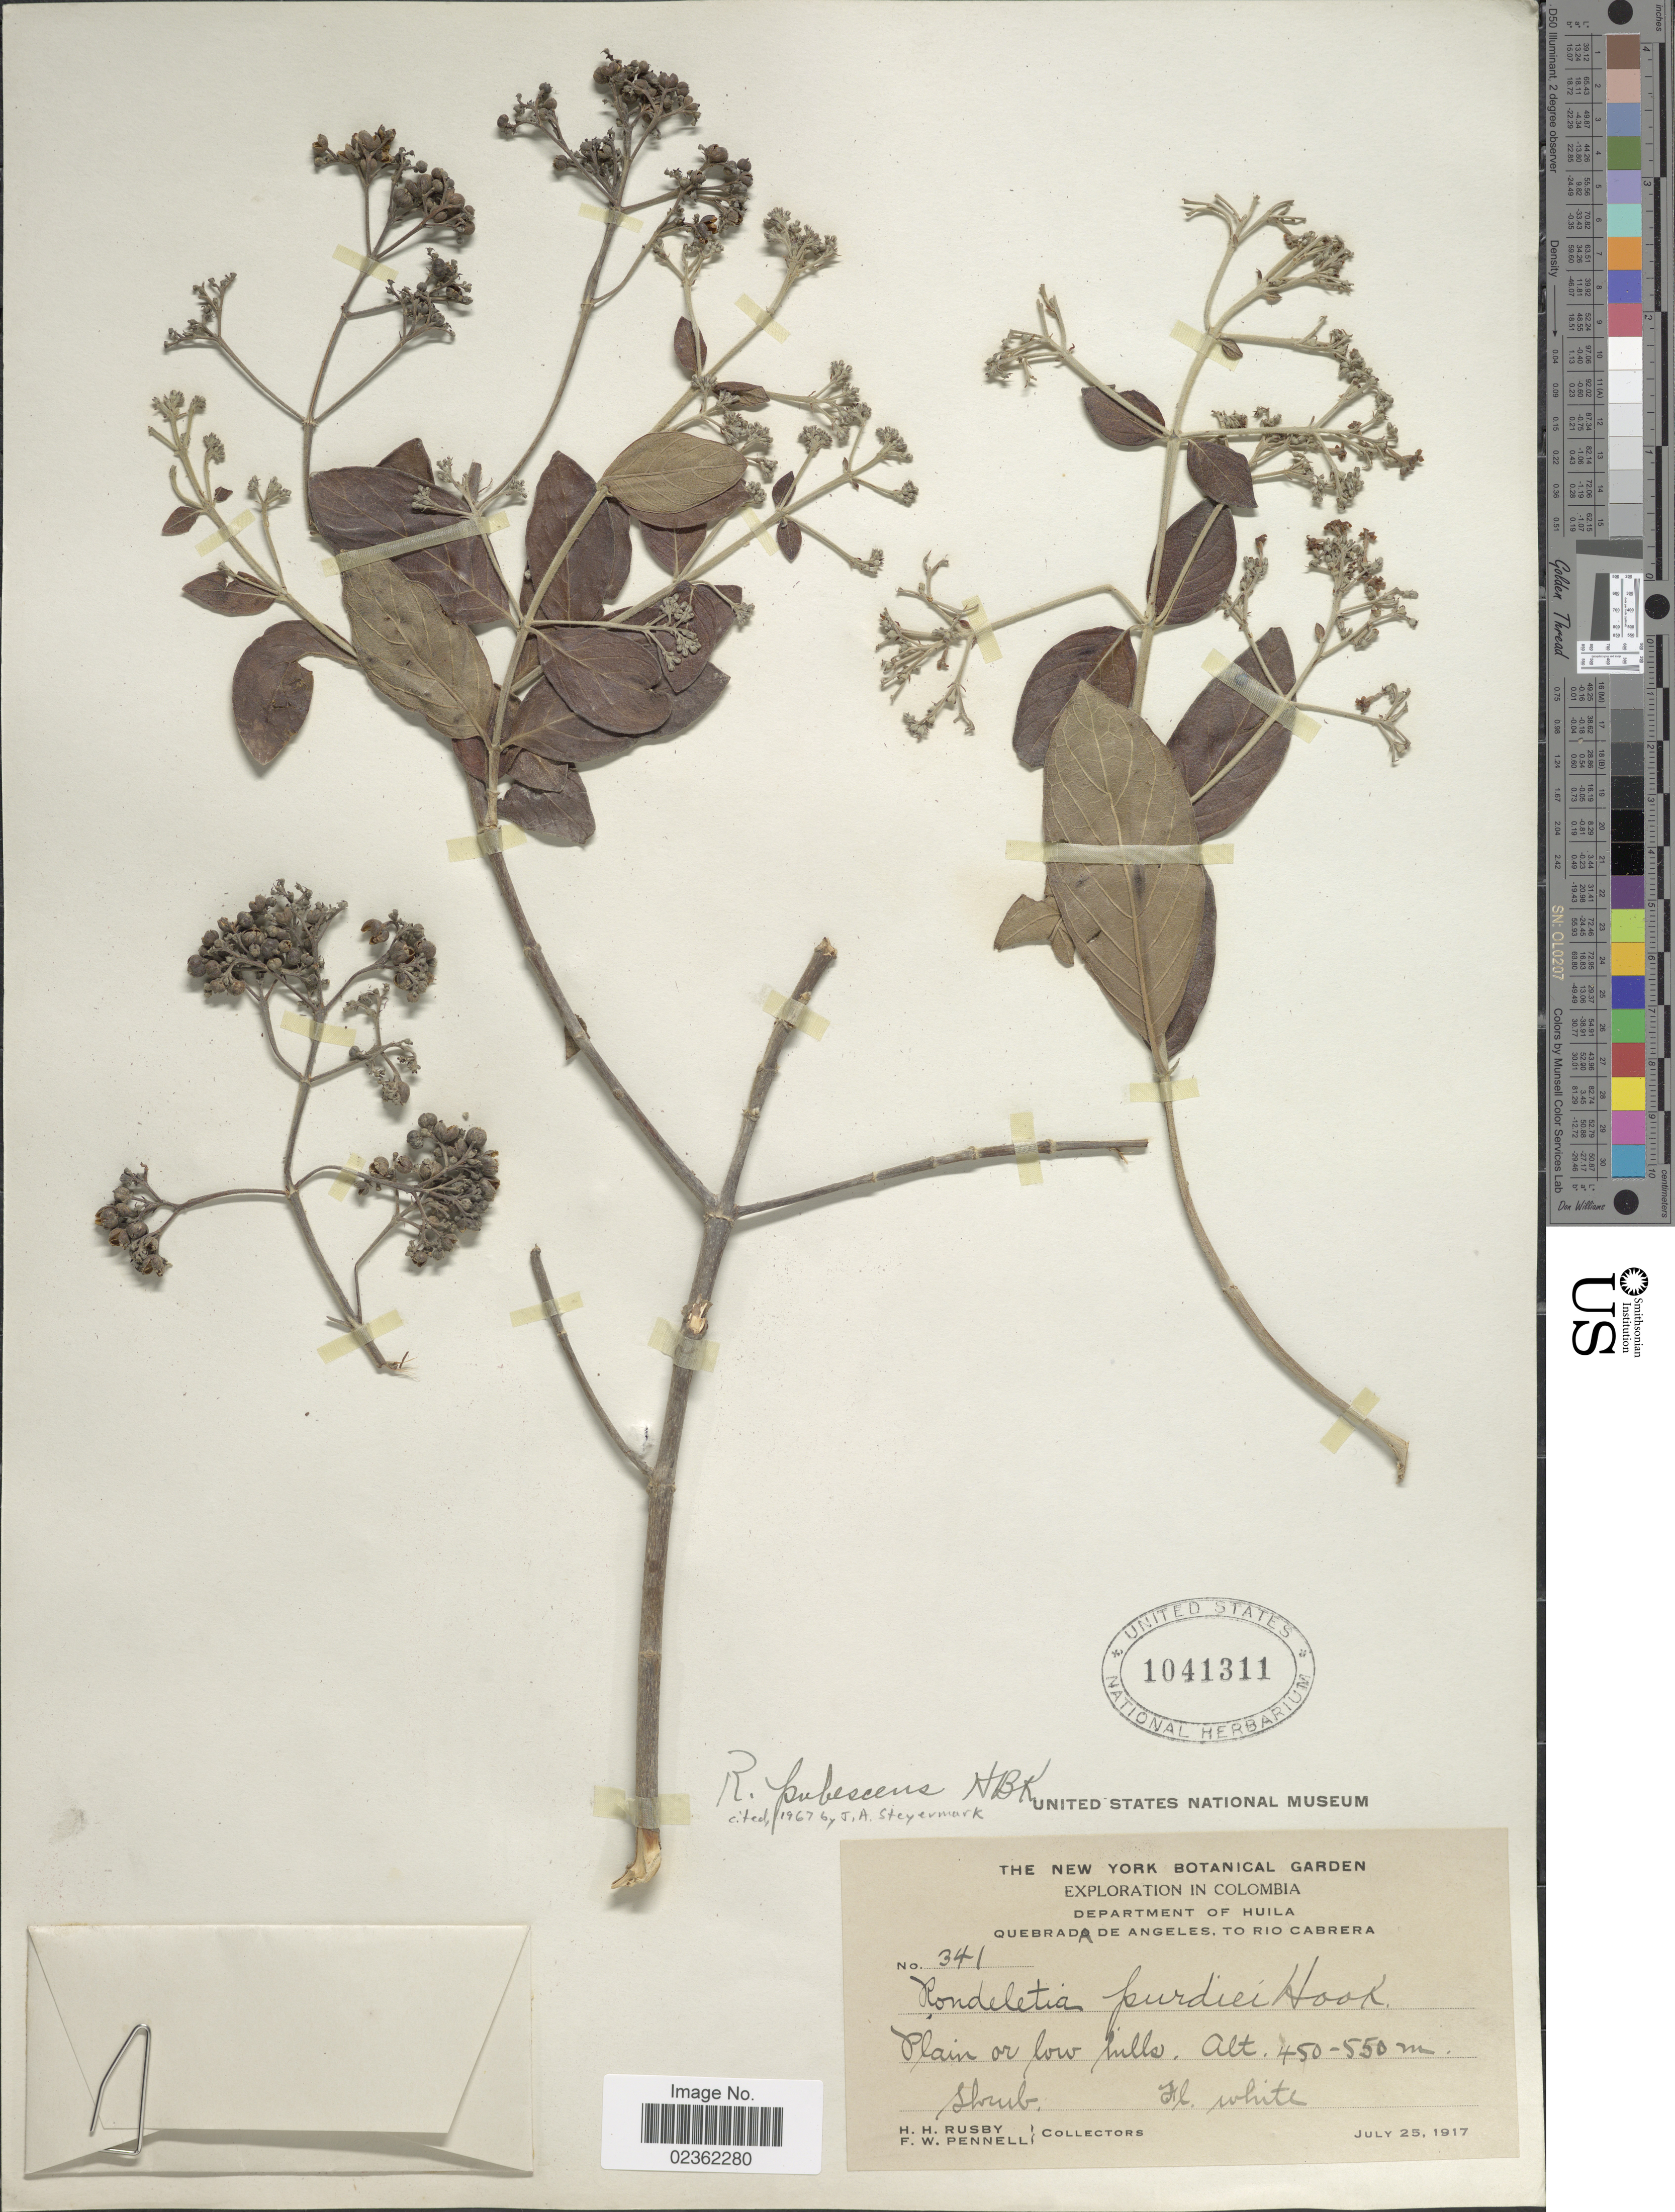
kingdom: Plantae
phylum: Tracheophyta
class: Magnoliopsida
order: Gentianales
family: Rubiaceae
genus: Rondeletia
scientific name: Rondeletia pubescens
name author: Kunth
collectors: H. H. Rusby & F. W. Pennell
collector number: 341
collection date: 1917-07-25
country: Colombia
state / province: Huila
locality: Quebrada de Angeles, to Rio Cabrera, plain or low hills.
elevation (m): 450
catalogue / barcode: US 1041311